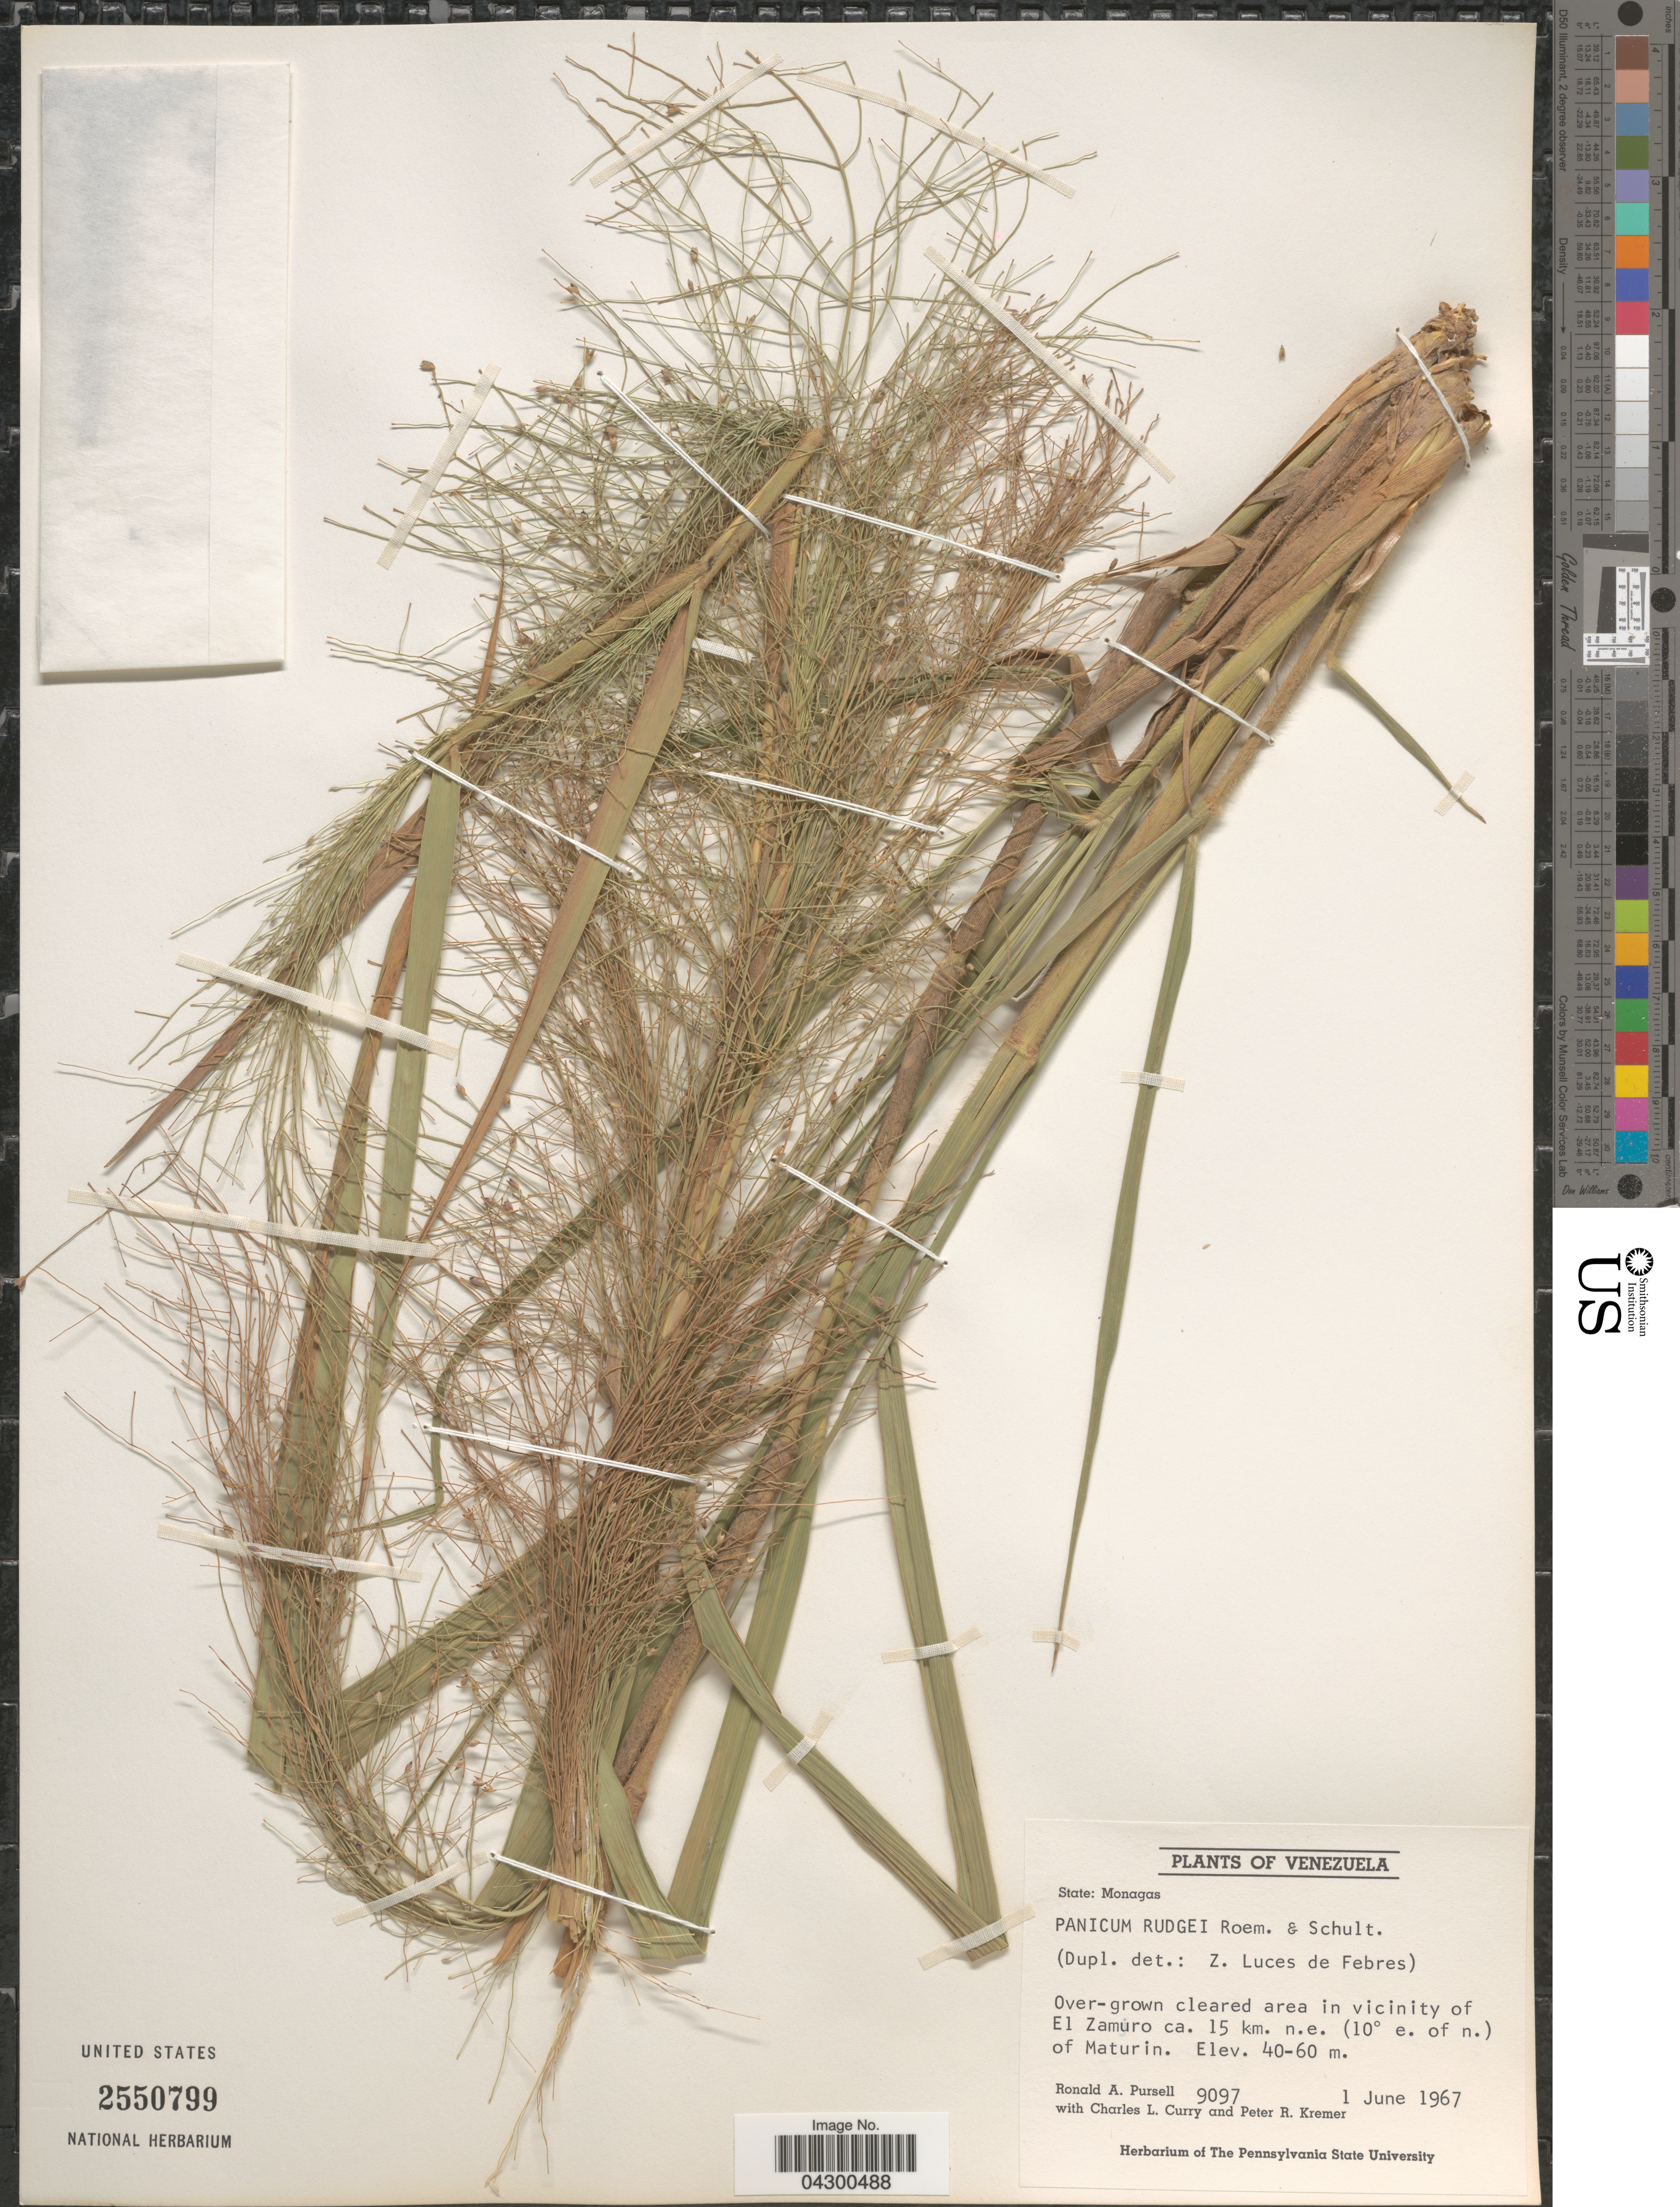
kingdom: Plantae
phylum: Tracheophyta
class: Liliopsida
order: Poales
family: Poaceae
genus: Panicum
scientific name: Panicum rudgei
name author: Roem. & Schult.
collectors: R. A. Pursell, C. L. Curry & P. Kremer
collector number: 9097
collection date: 1967-06-01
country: Venezuela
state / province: Monagas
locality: Over-grown cleraed area in vicinity of El Zamuro ca. 15 km. n.e. (10° e. of n.) of Maturin.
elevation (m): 40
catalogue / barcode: US 2550799